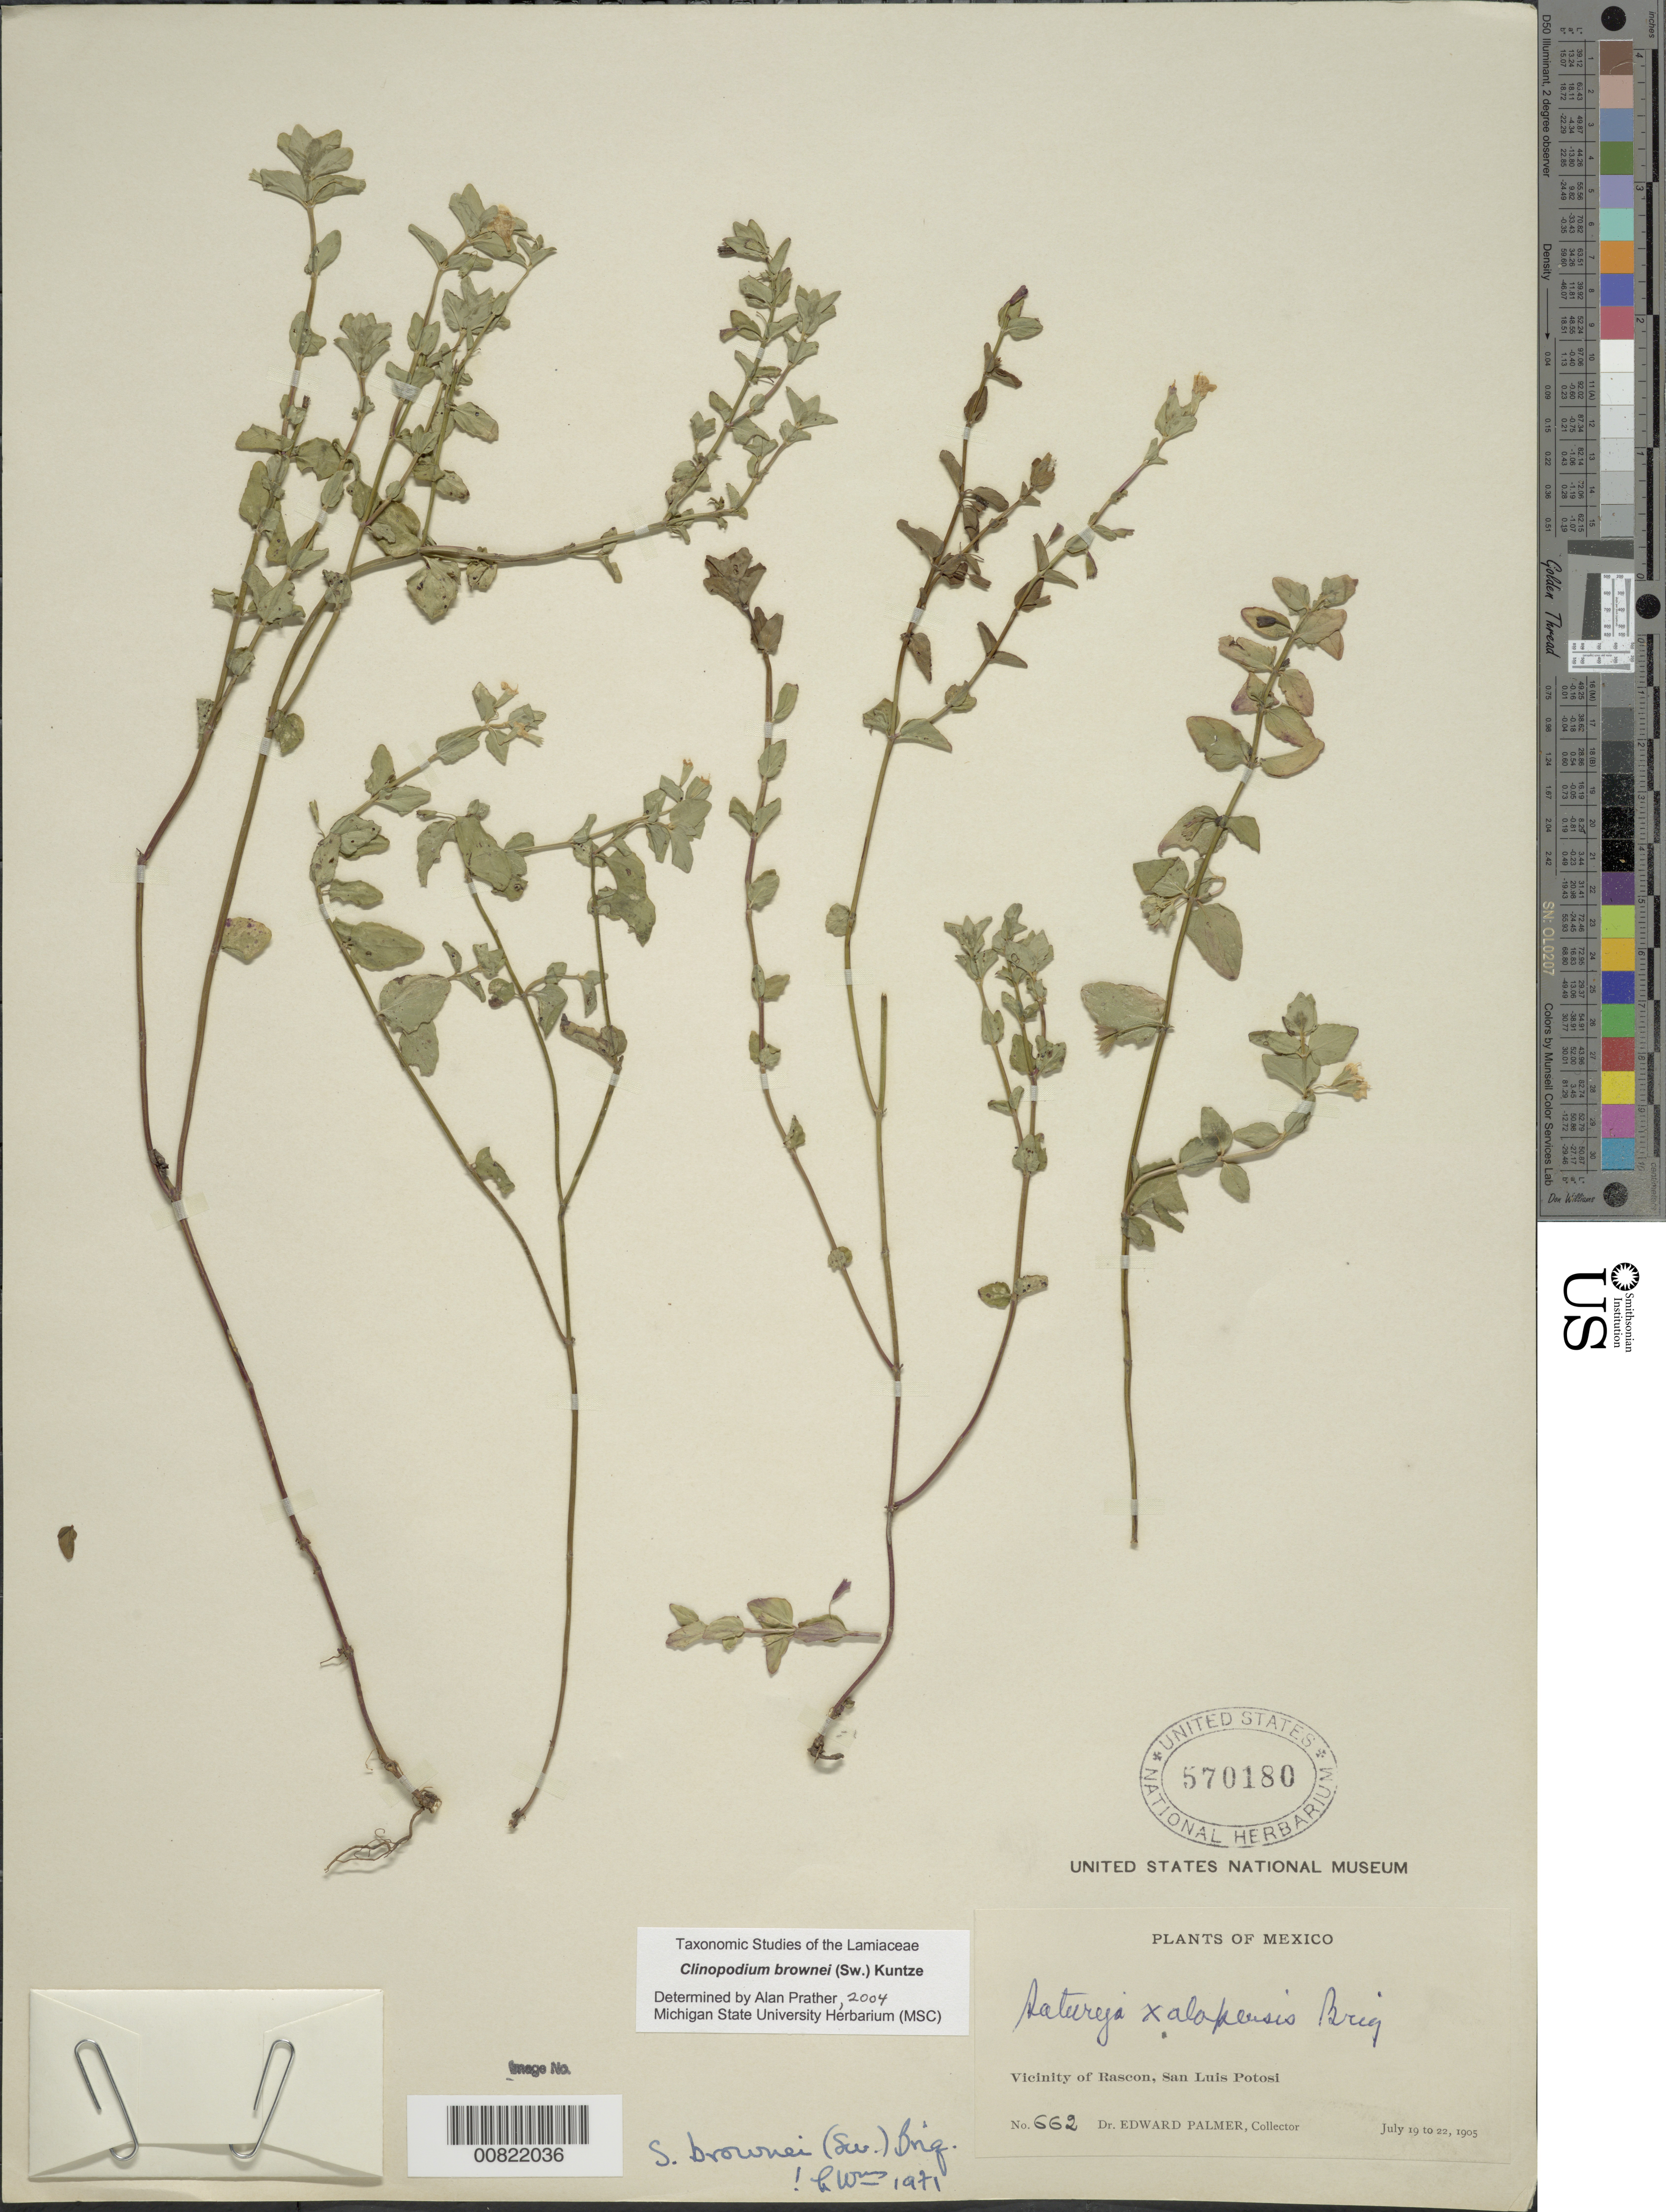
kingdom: Plantae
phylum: Tracheophyta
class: Magnoliopsida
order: Lamiales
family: Lamiaceae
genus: Clinopodium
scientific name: Clinopodium brownei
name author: (Sw.) Kuntze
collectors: E. Palmer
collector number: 662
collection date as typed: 19 Jul 1905 to 22 Jul 1905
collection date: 1905-07-19/1905-07-22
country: Mexico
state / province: San Luis Potosí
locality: Vicinity of Rascón, San Luis Potosí.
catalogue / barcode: US 570180